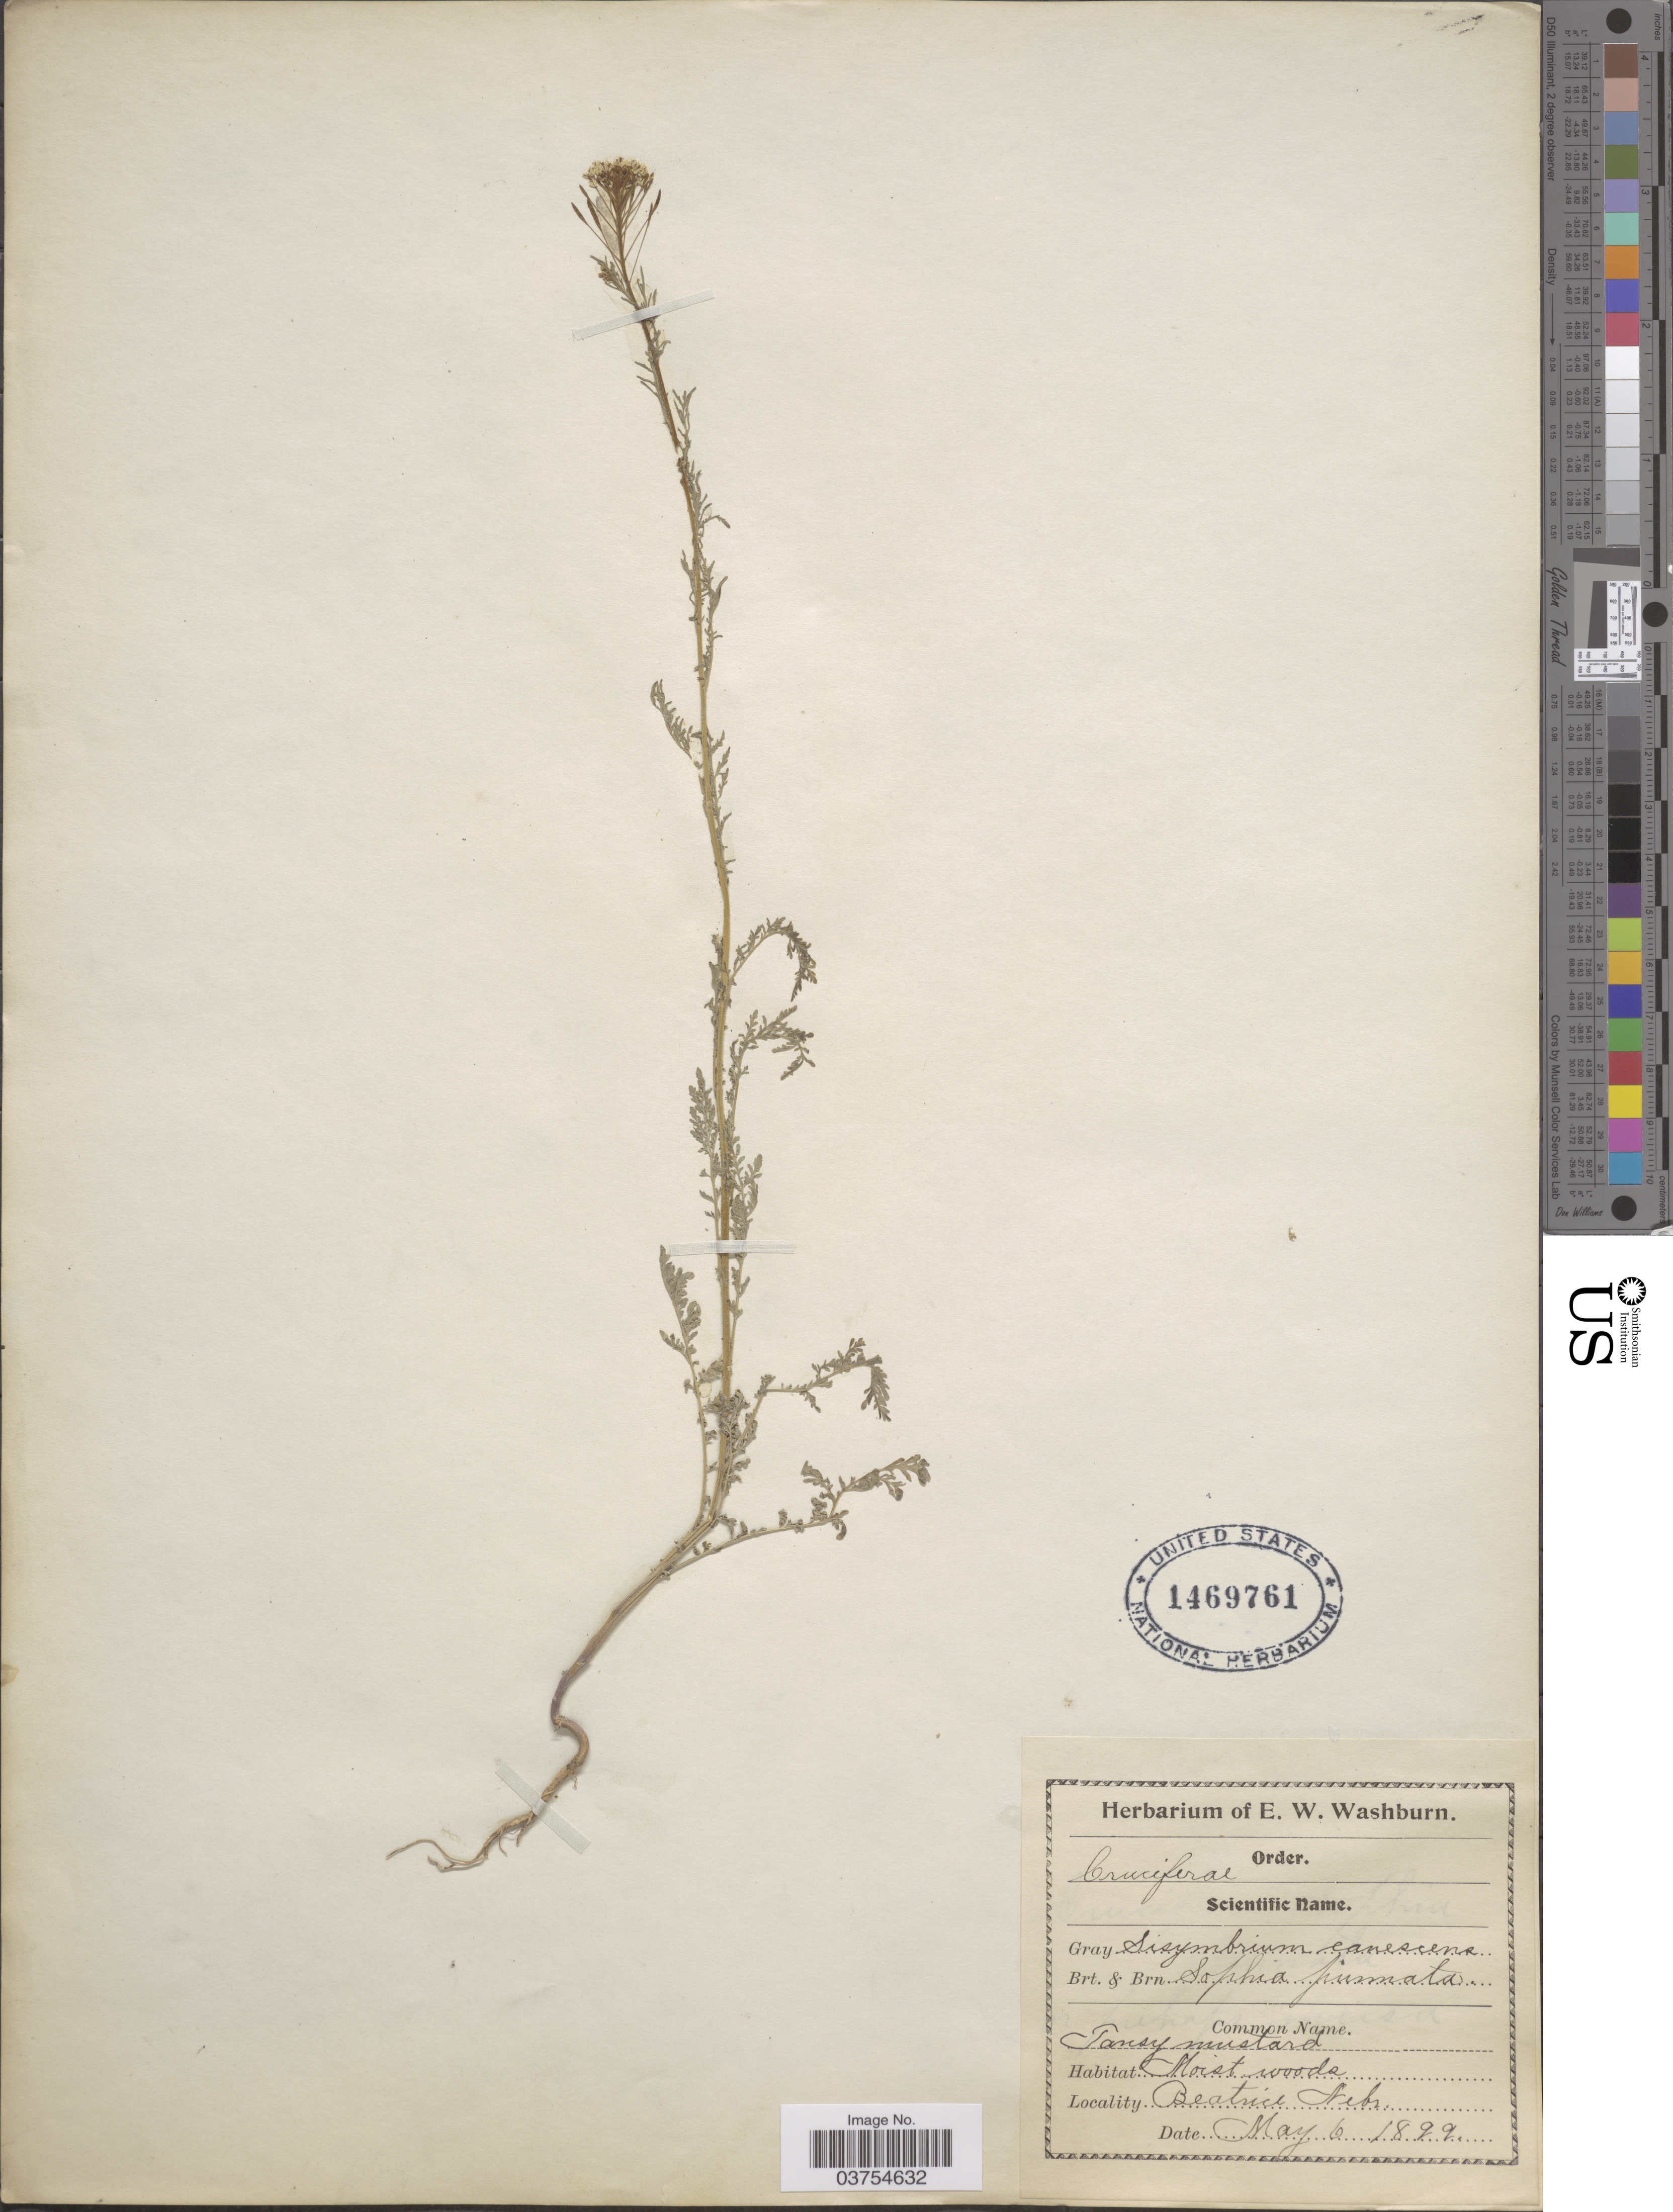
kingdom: Plantae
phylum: Tracheophyta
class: Magnoliopsida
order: Brassicales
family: Brassicaceae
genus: Descurainia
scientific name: Descurainia pinnata var. brachycarpa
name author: (Richardson) Fernald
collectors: ex herb. E. W. Washburn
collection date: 1899-05-06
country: United States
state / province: Nebraska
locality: Moist woods. Beatrice.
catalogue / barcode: US 1469761